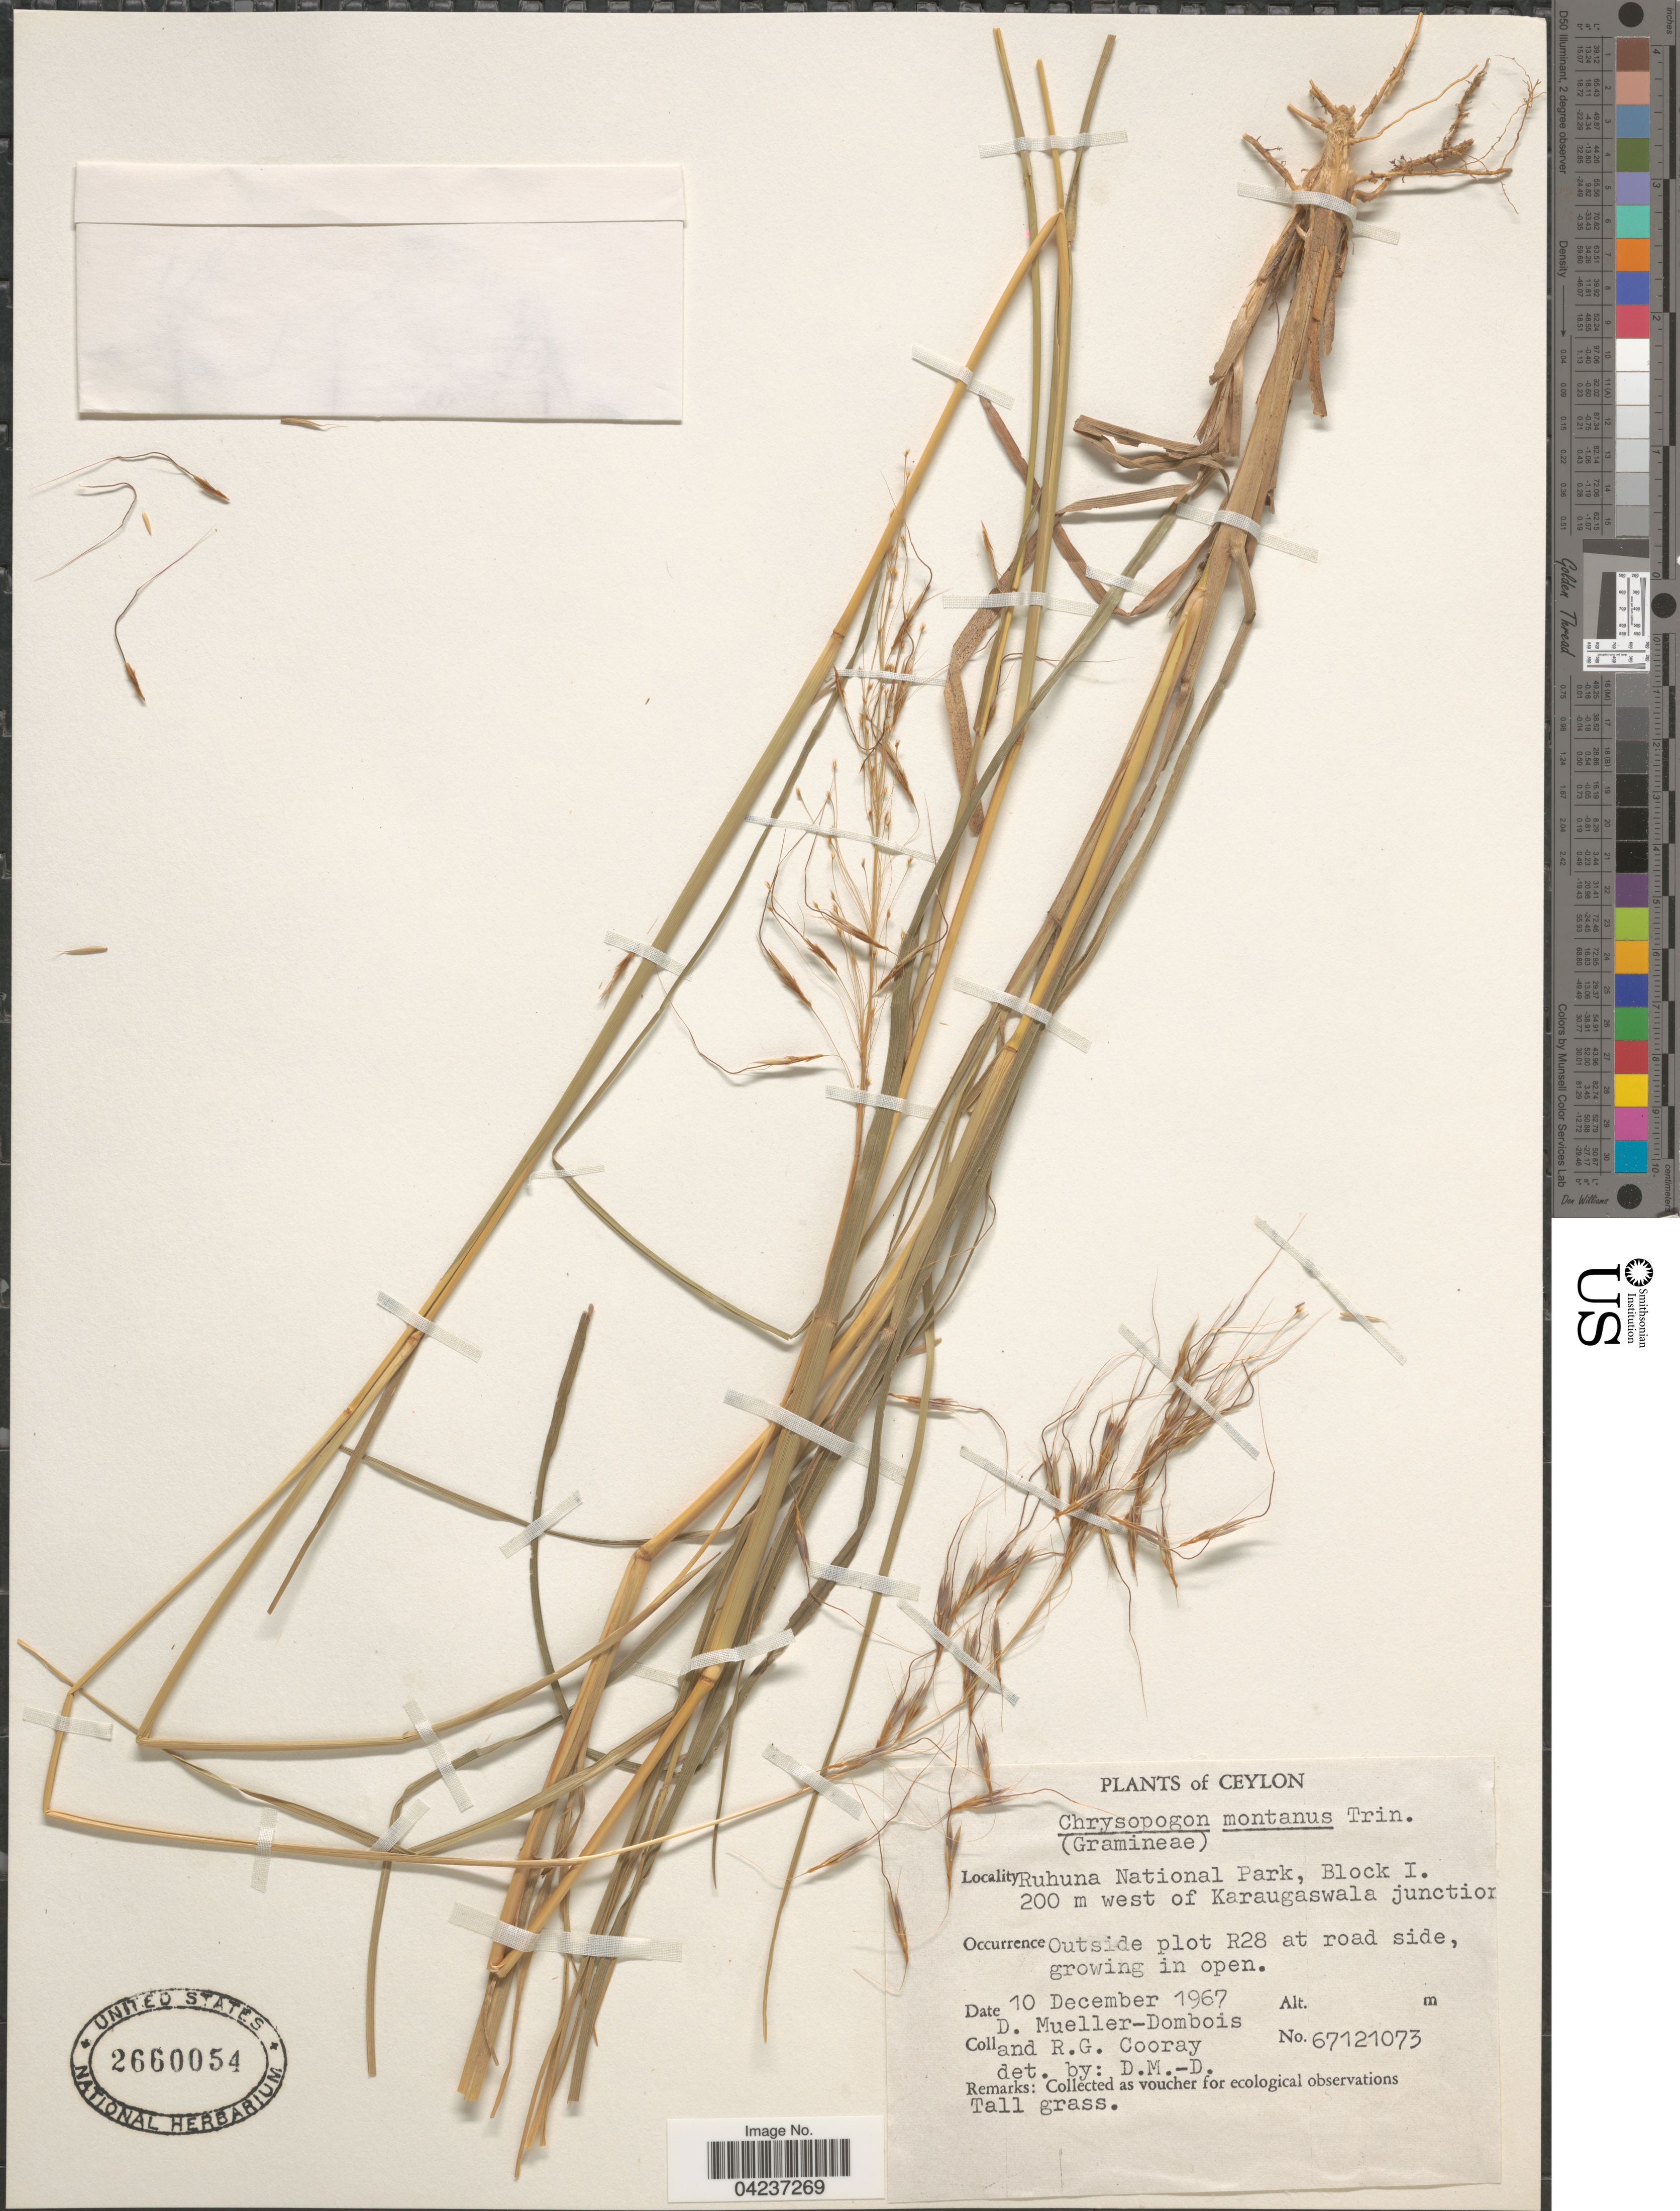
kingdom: Plantae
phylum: Tracheophyta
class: Liliopsida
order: Poales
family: Poaceae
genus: Chrysopogon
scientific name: Chrysopogon fulvus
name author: (Spreng.) Chiov.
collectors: D. Mueller-Dombois & R. Cooray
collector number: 67121073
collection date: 1967-12-10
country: Sri Lanka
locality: Ceylon. Ruhuna National Park, Block I. 200 m west of Karaugaswala junction. Outside plot R28 at road side, in open.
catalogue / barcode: US 2660054